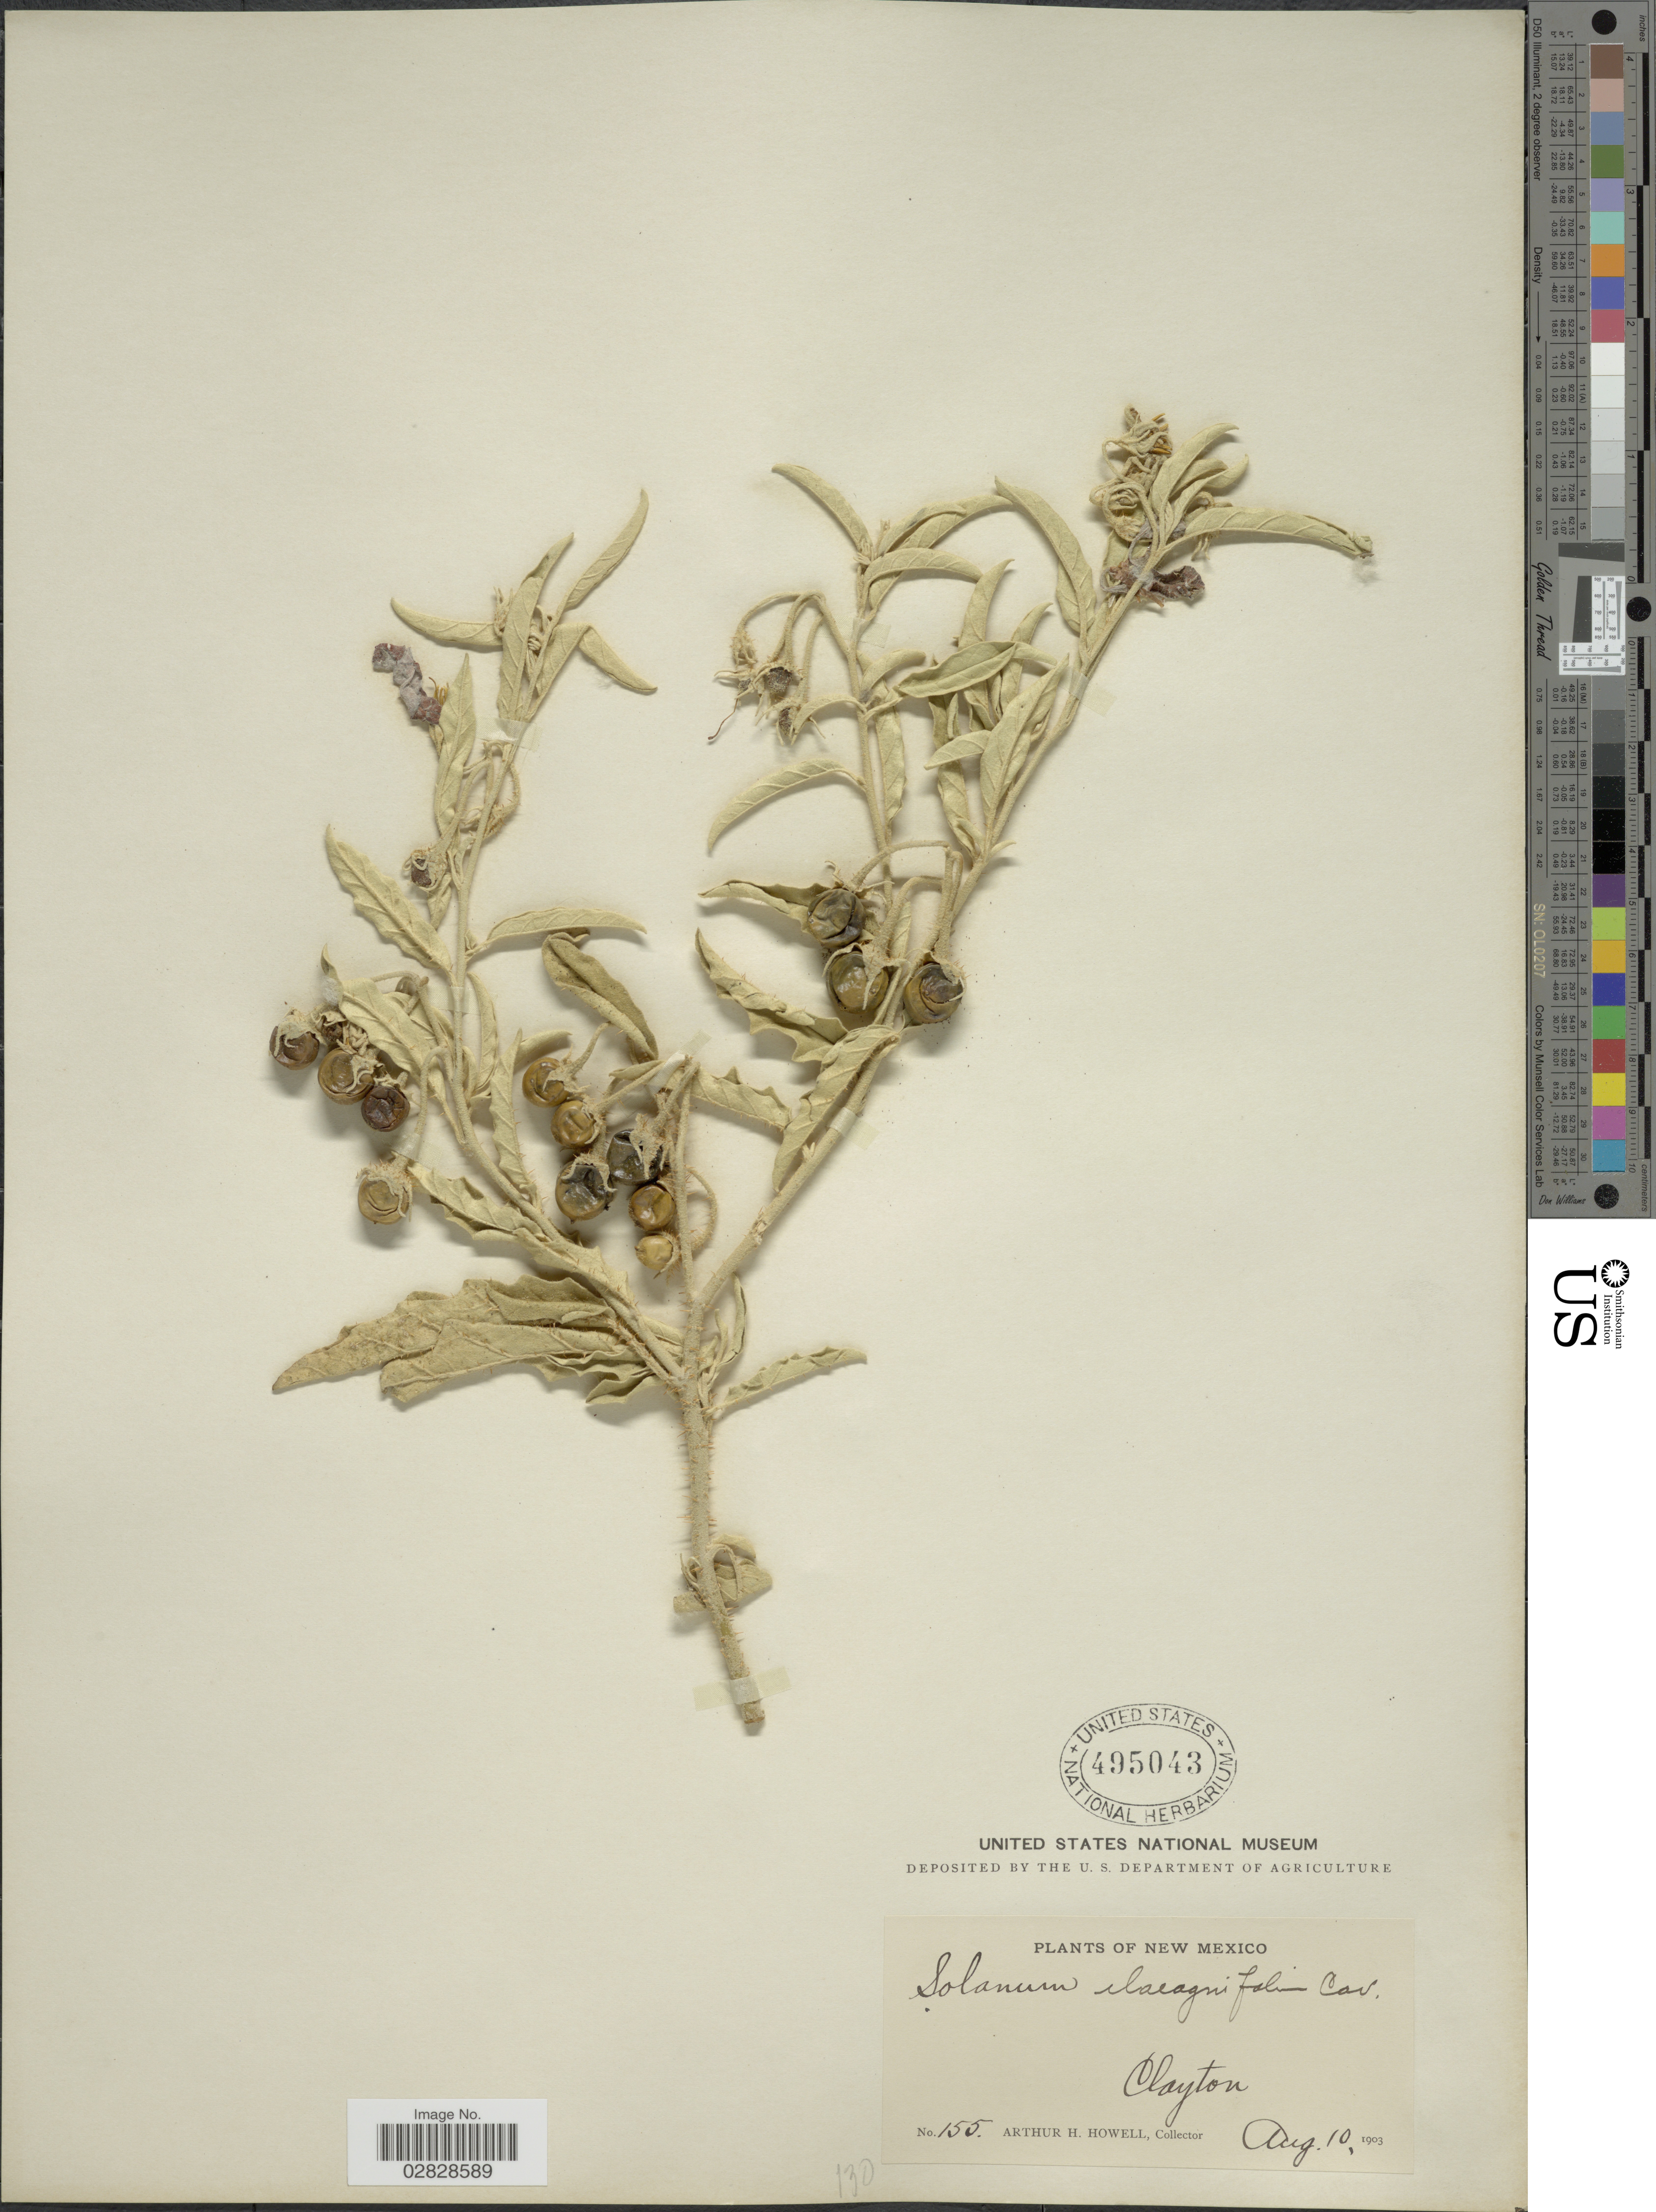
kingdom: Plantae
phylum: Tracheophyta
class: Magnoliopsida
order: Solanales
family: Solanaceae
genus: Solanum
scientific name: Solanum elaeagnifolium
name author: Cav.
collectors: A. H. Howell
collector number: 155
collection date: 1903-08-10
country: United States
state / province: New Mexico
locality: Clayton.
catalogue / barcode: US 495043